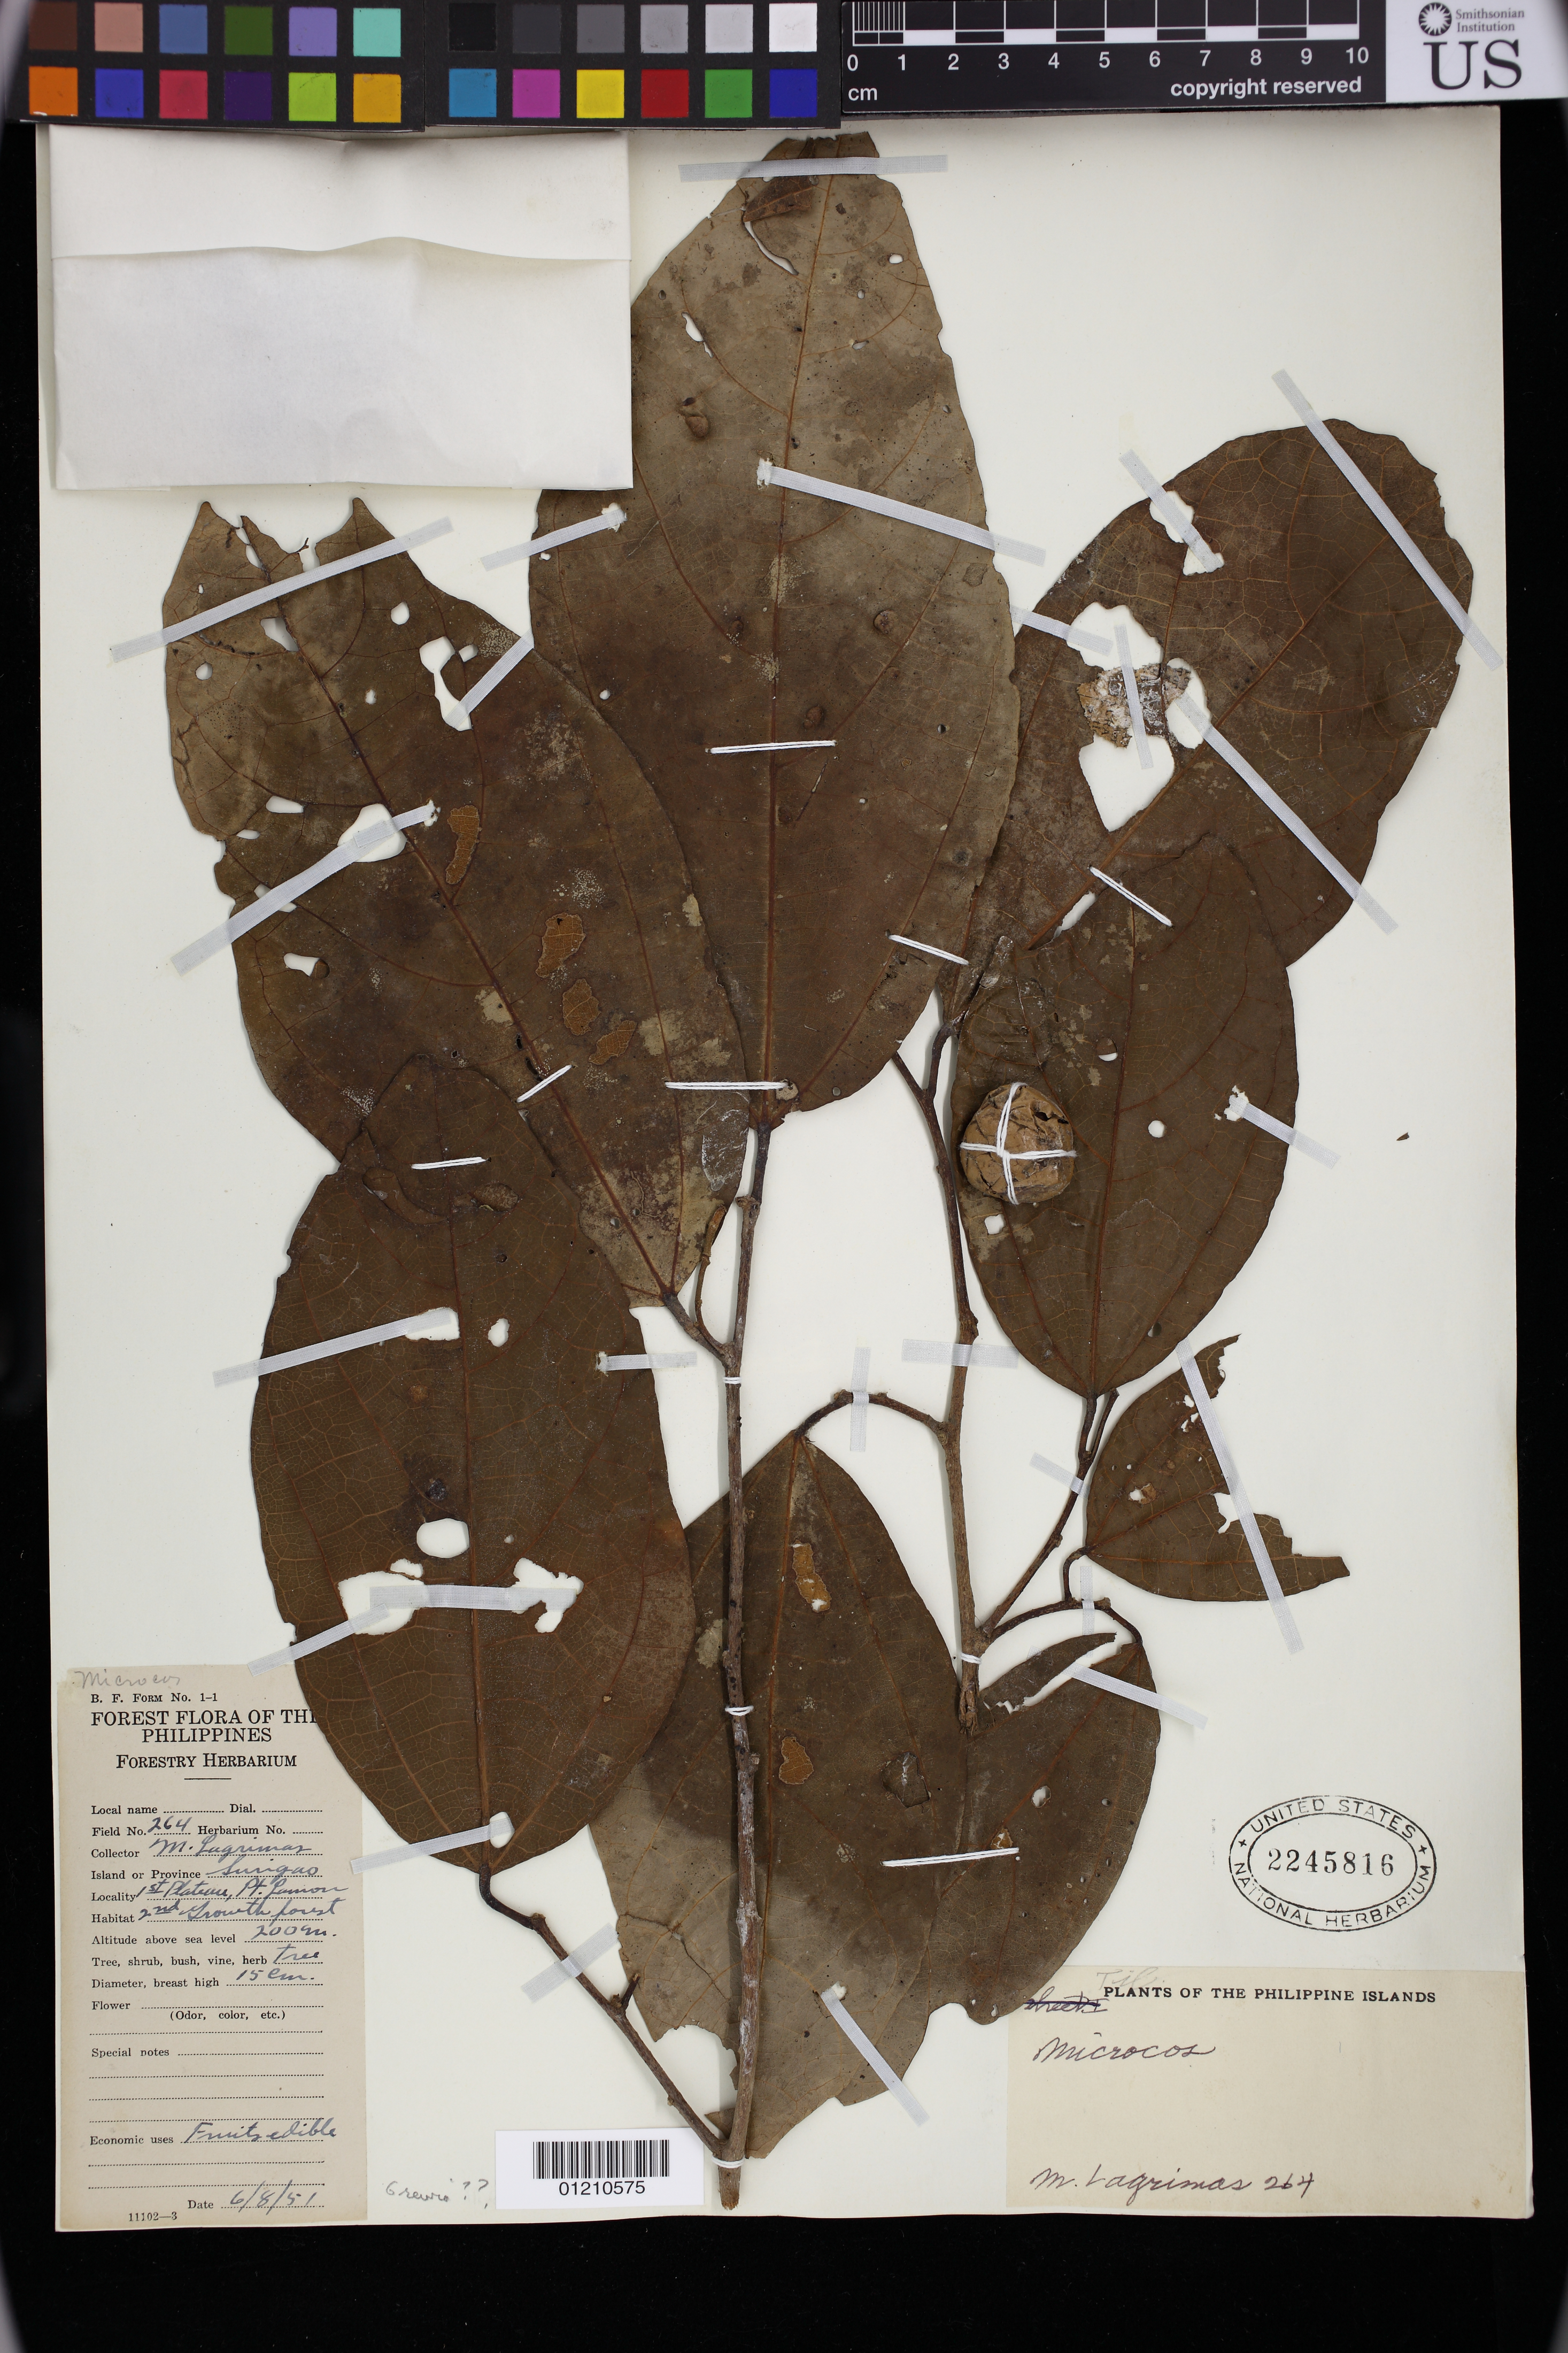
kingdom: Plantae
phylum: Tracheophyta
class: Magnoliopsida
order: Malvales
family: Malvaceae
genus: Microcos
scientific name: Microcos sp.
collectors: M. Lagrimas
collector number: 264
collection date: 1951-06-08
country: Philippines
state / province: Caraga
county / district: Surigao del Sur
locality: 1st Plateau, Pt. Lanior (?)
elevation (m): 200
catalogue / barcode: US 2245816